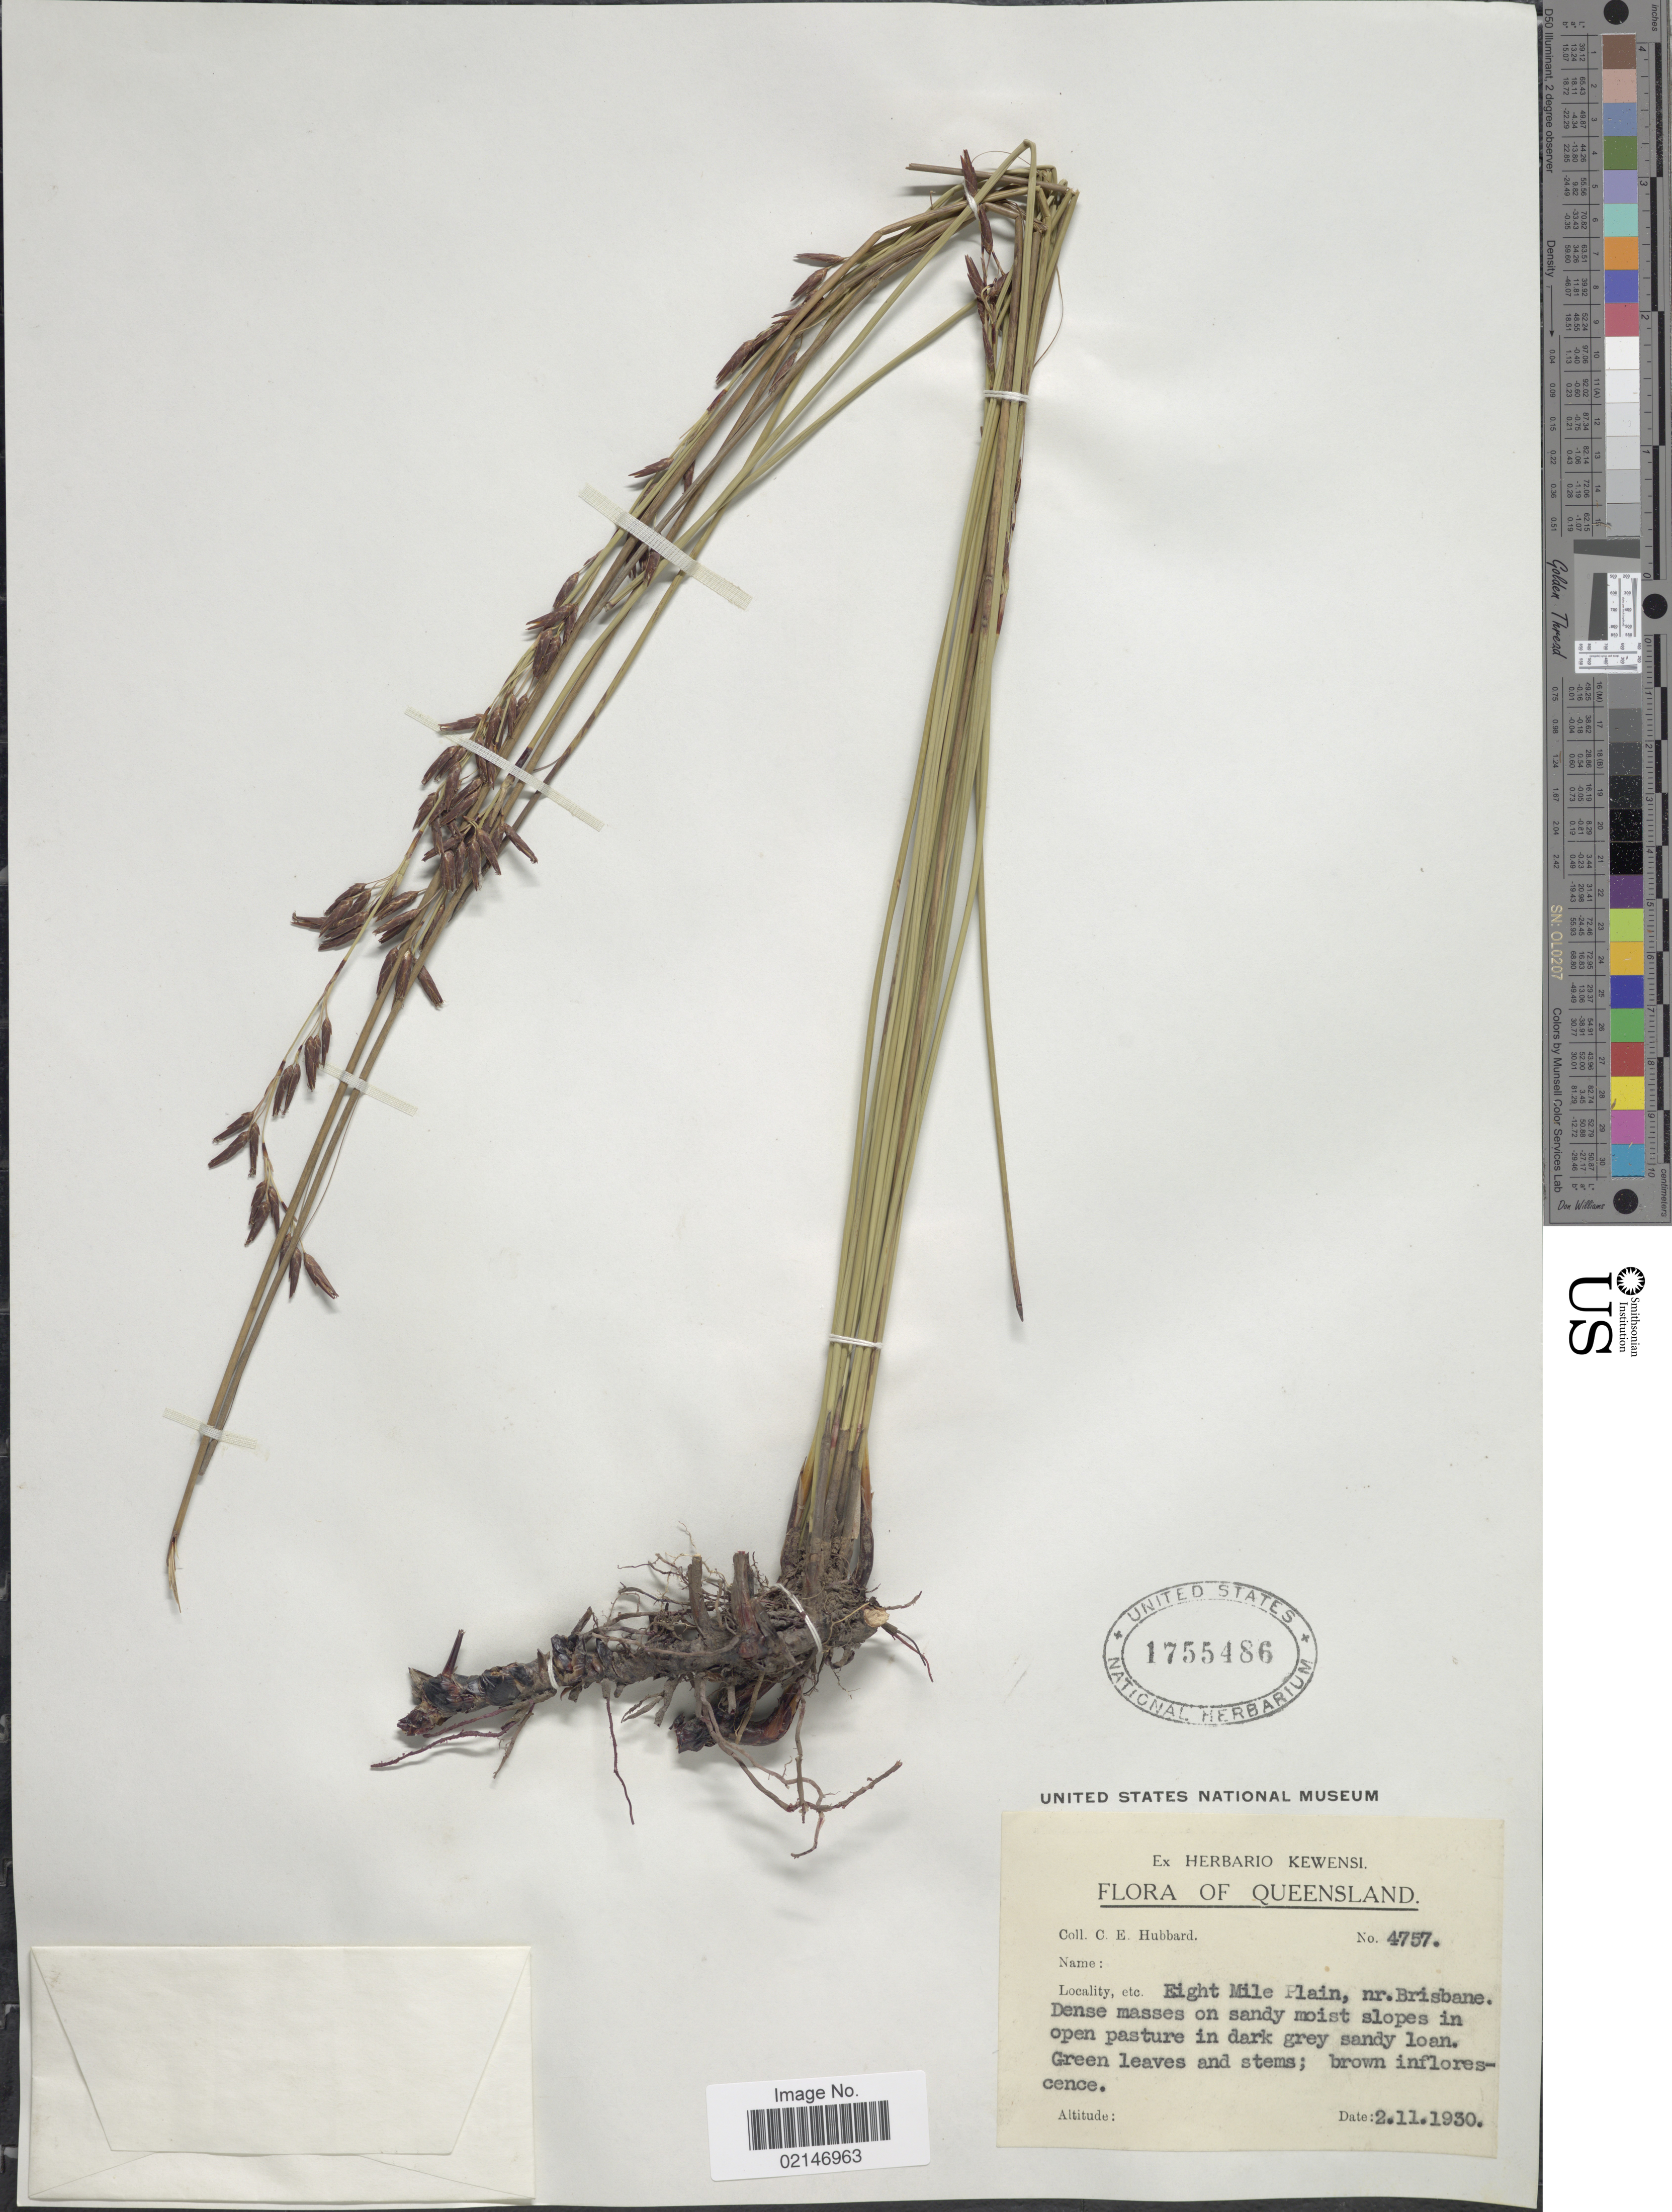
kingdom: Plantae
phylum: Tracheophyta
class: Liliopsida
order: Poales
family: Cyperaceae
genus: Schoenus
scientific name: Schoenus brevifolius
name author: R. Br.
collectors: C. E. Hubbard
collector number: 4757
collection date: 1930-11-02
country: Australia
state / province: Queensland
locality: Eight Mile Plain, nr. Brisbane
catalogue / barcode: US 1755486